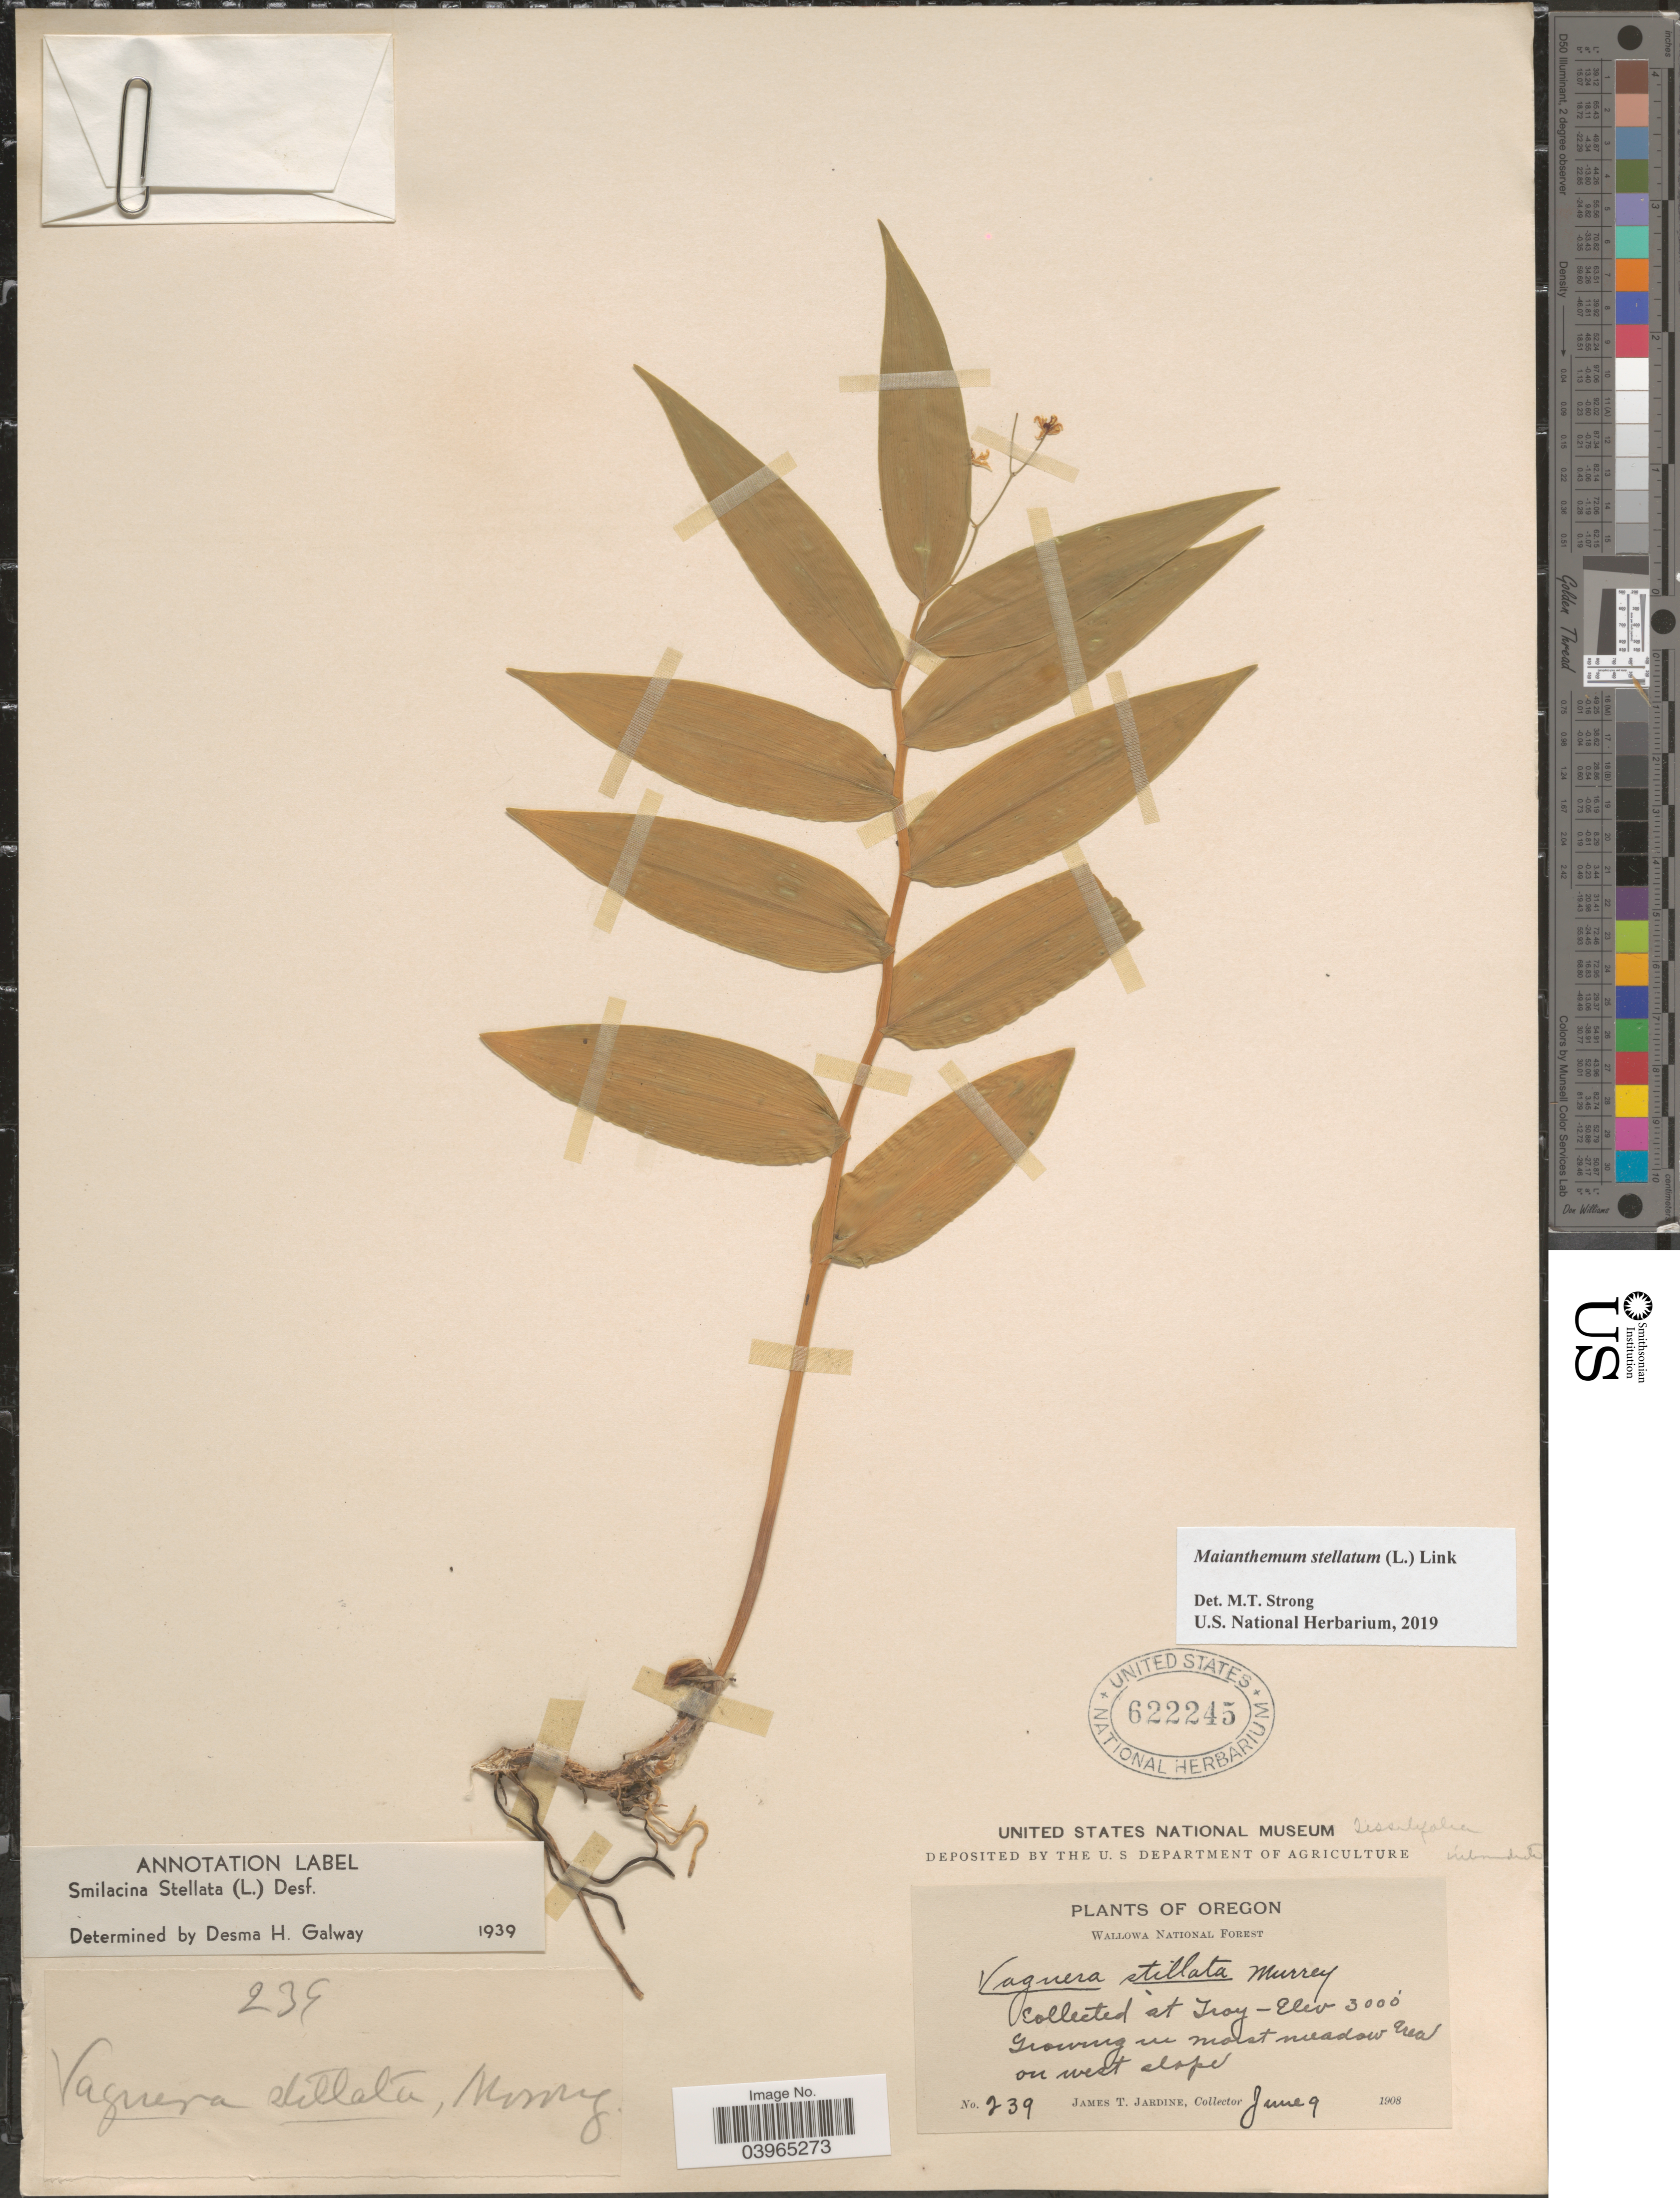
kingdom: Plantae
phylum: Tracheophyta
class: Liliopsida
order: Asparagales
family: Asparagaceae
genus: Maianthemum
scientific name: Maianthemum stellatum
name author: (L.) Link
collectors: J. T. Jardine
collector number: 239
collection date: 1908-06-09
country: United States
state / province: Oregon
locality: Wallowa National Forest. At Troy. Growing in moist meadow area on west slope.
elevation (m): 914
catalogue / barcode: US 622245